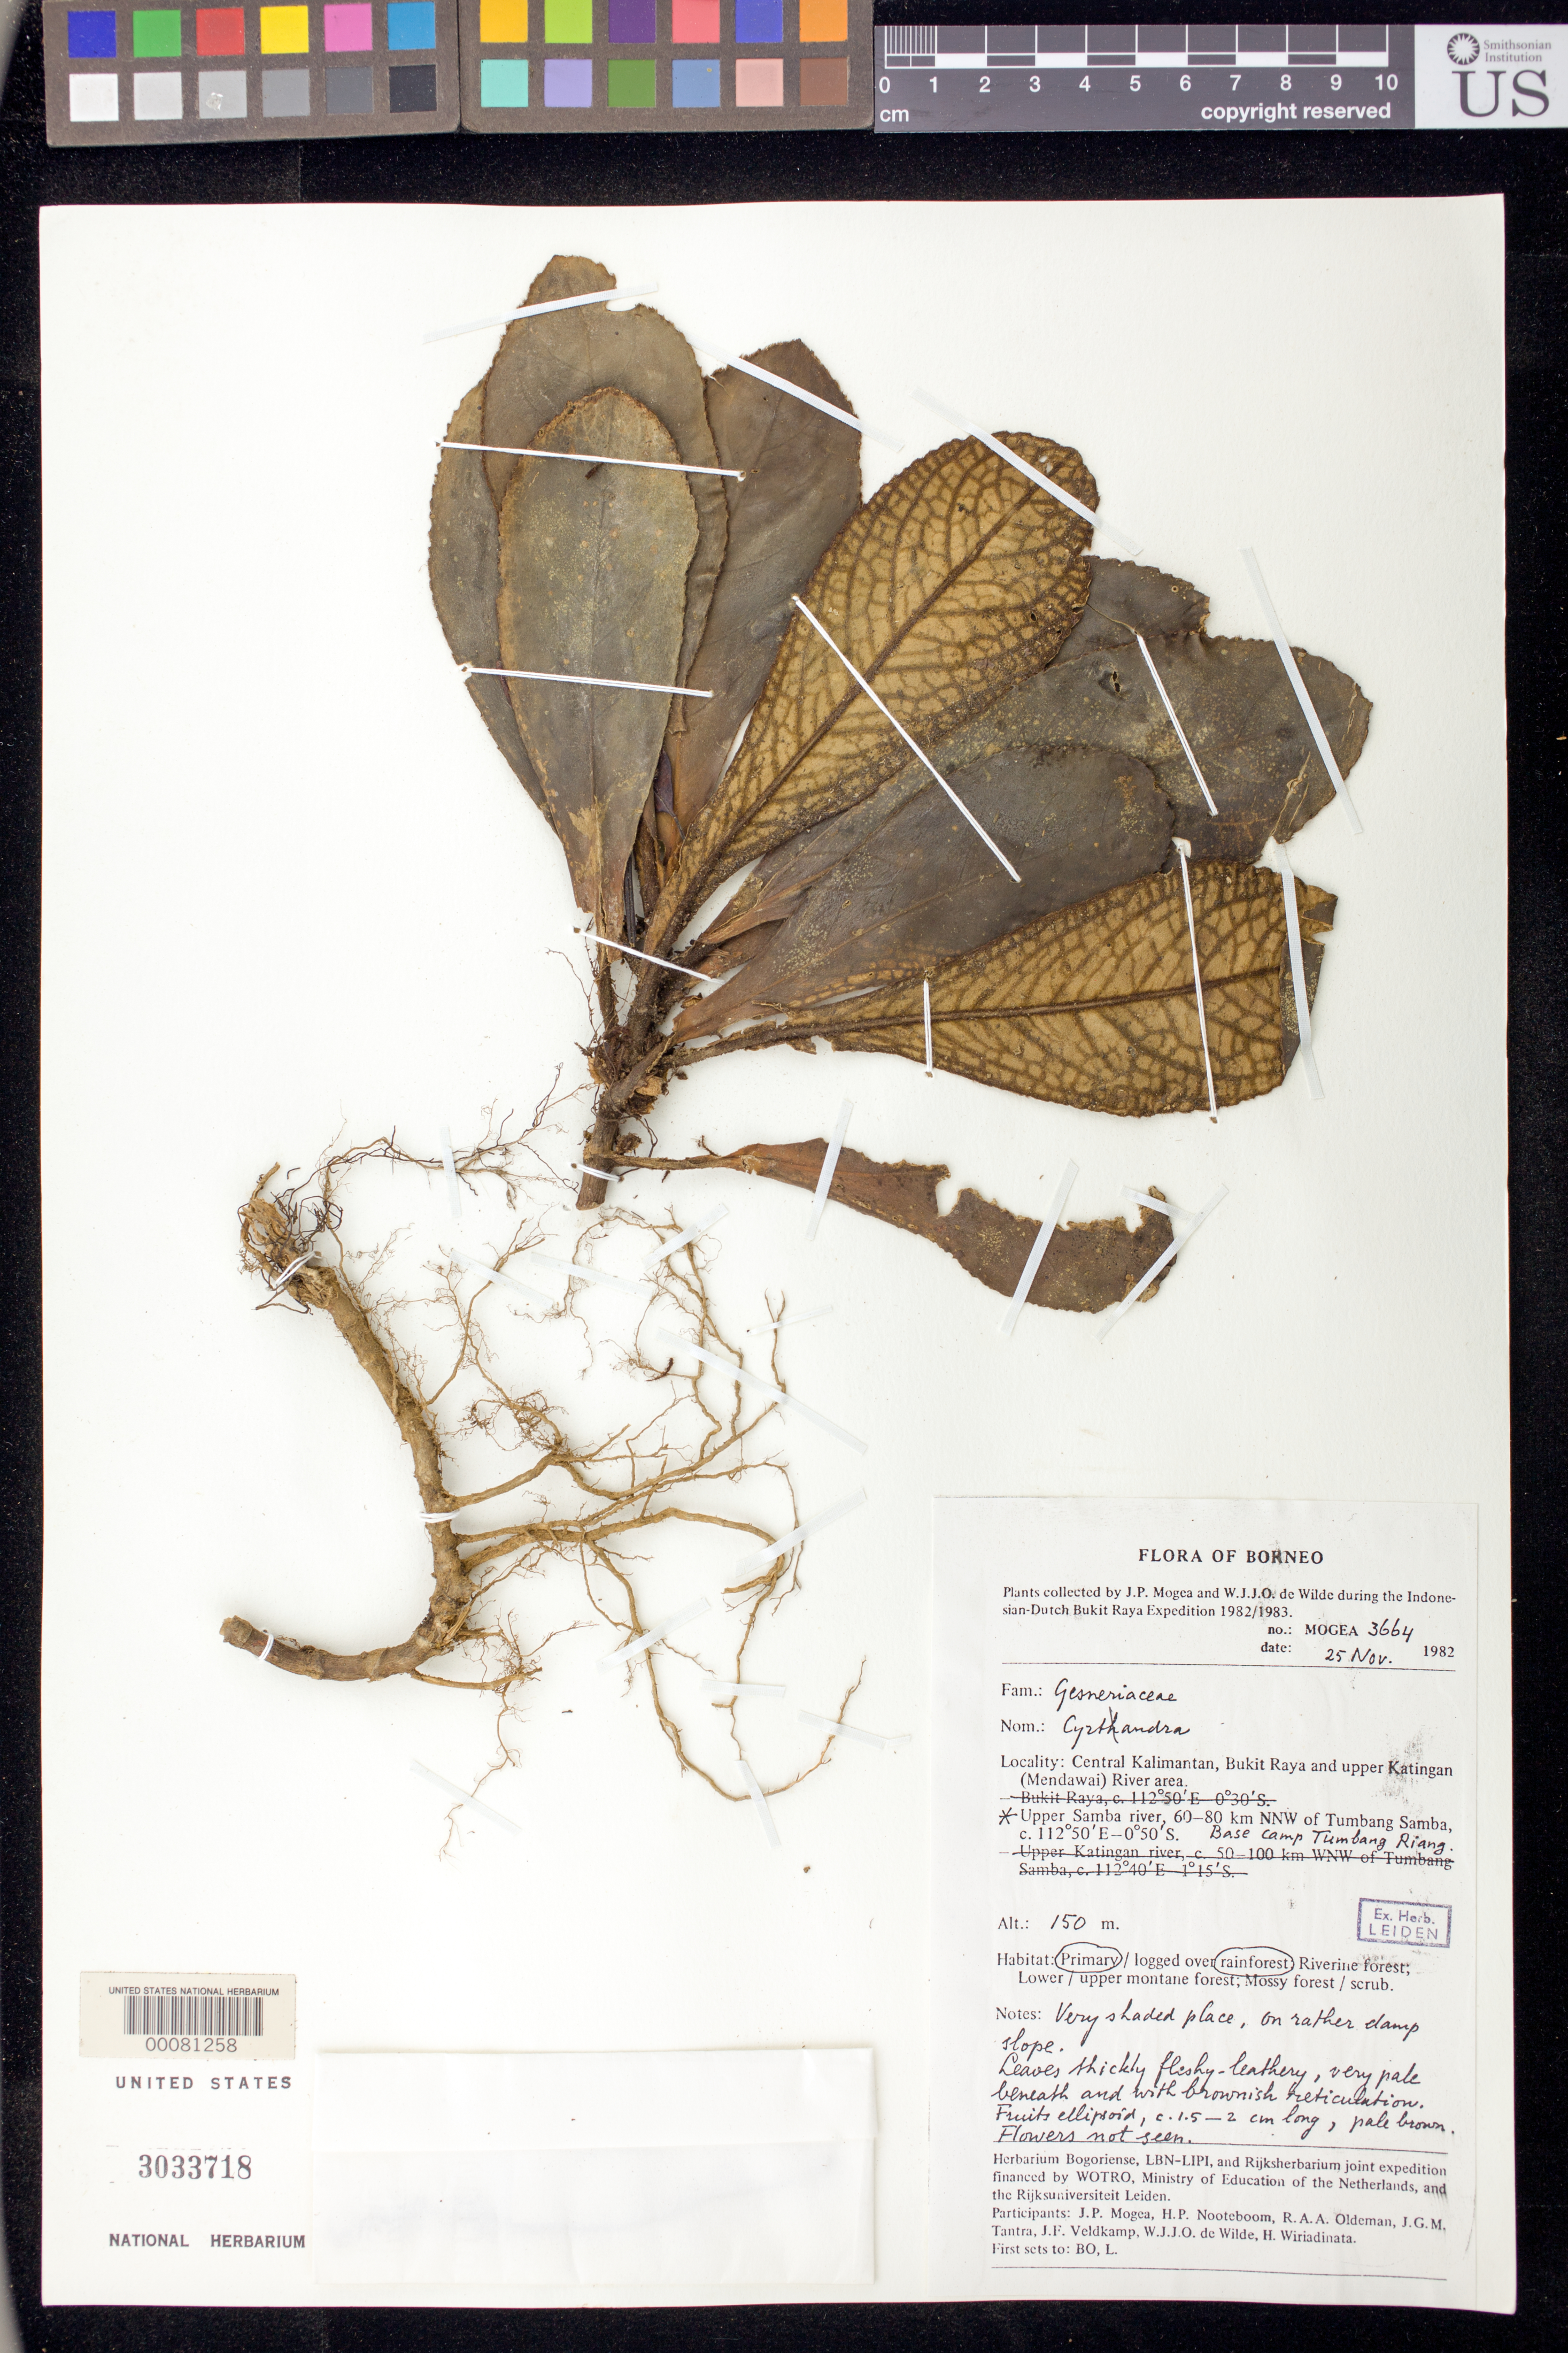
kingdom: Plantae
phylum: Tracheophyta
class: Magnoliopsida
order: Lamiales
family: Gesneriaceae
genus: Cyrtandra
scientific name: Cyrtandra sp.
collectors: J. Mogea & W. J. de Wilde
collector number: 3664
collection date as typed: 25 Nov 1982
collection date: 1982-11-25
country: Indonesia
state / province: Kalimantan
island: Borneo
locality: Upper samba river, 60-80 km nnw of tumbang samba, base camp tumbang riang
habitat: Primary rainforest, very shaded place, on rather damp slope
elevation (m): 150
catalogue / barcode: US 3033718